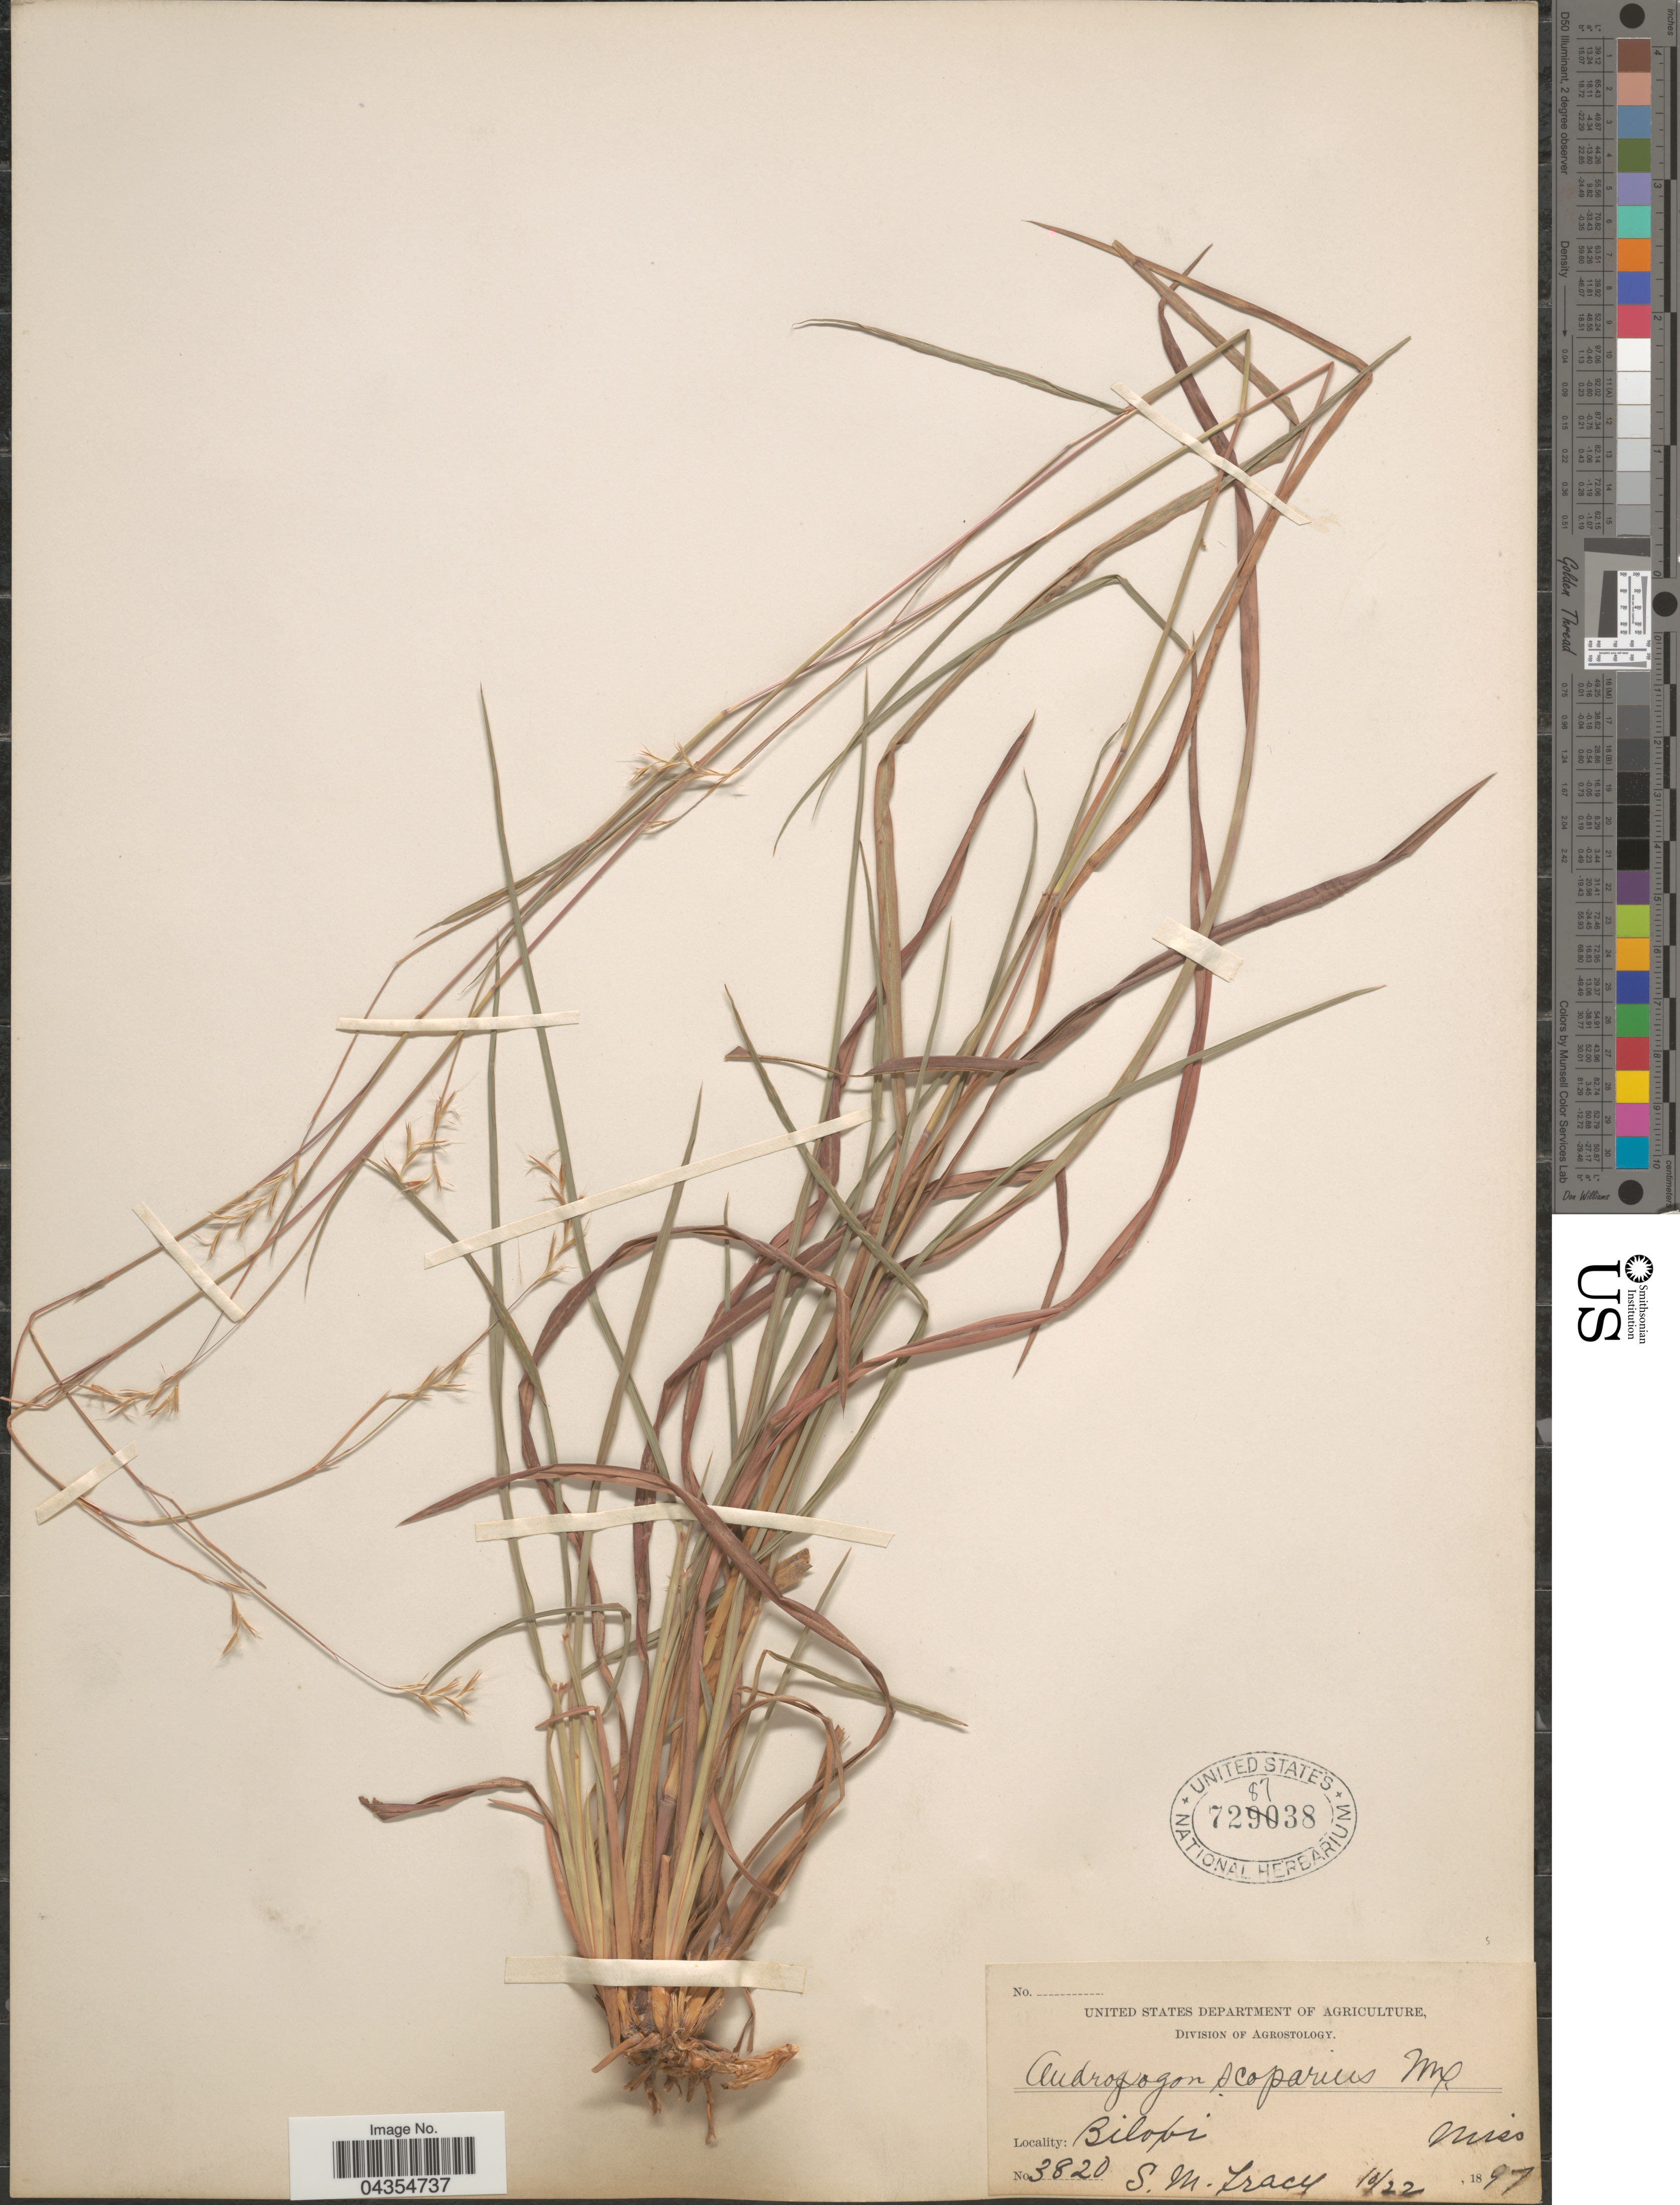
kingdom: Plantae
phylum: Tracheophyta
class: Liliopsida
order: Poales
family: Poaceae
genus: Schizachyrium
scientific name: Schizachyrium sanguineum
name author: (Retz.) Alston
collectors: S. M. Tracy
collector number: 3820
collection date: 1897-10-22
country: United States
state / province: Mississippi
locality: Biloxi.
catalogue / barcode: US 728738